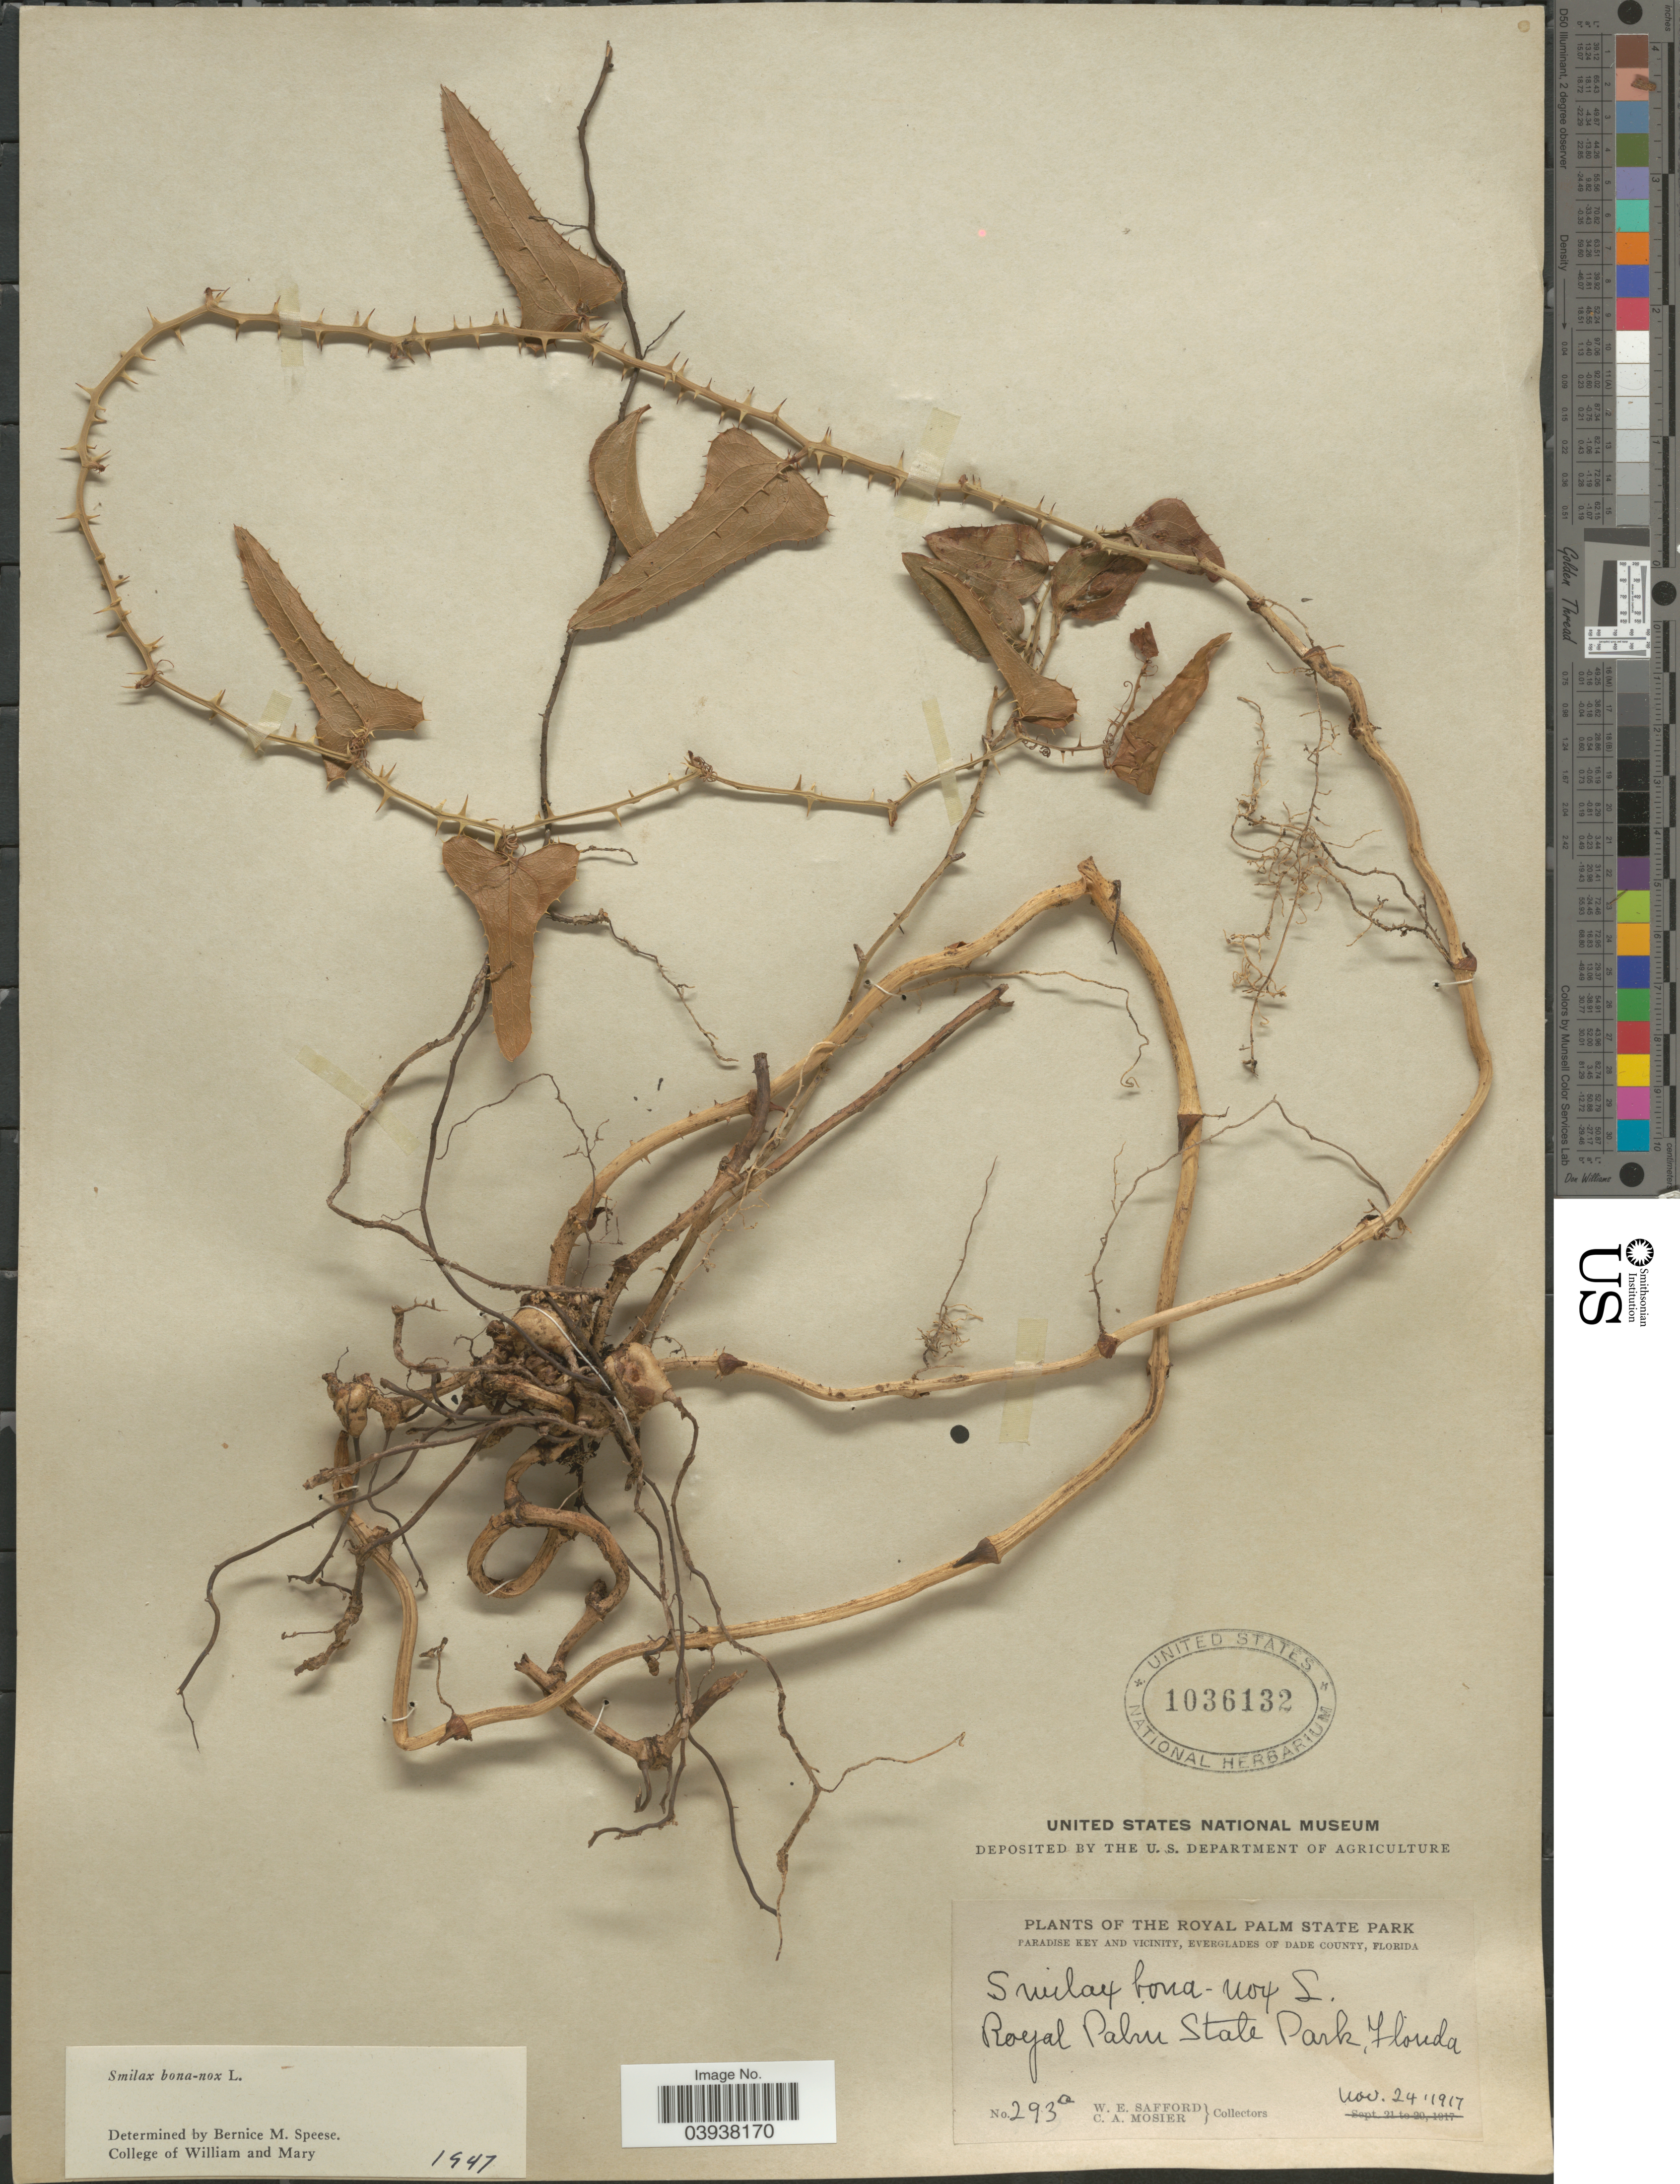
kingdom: Plantae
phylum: Tracheophyta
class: Liliopsida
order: Liliales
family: Smilacaceae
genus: Smilax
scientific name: Smilax bona-nox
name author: L.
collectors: W. E. Safford & C. A. Mosier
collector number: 293a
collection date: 1917-11-24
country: United States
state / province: Florida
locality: Royal Palm State Park. Paradise Key and vicinity, Everglades of Dade County. Royal Palm State Park.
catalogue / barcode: US 1036132